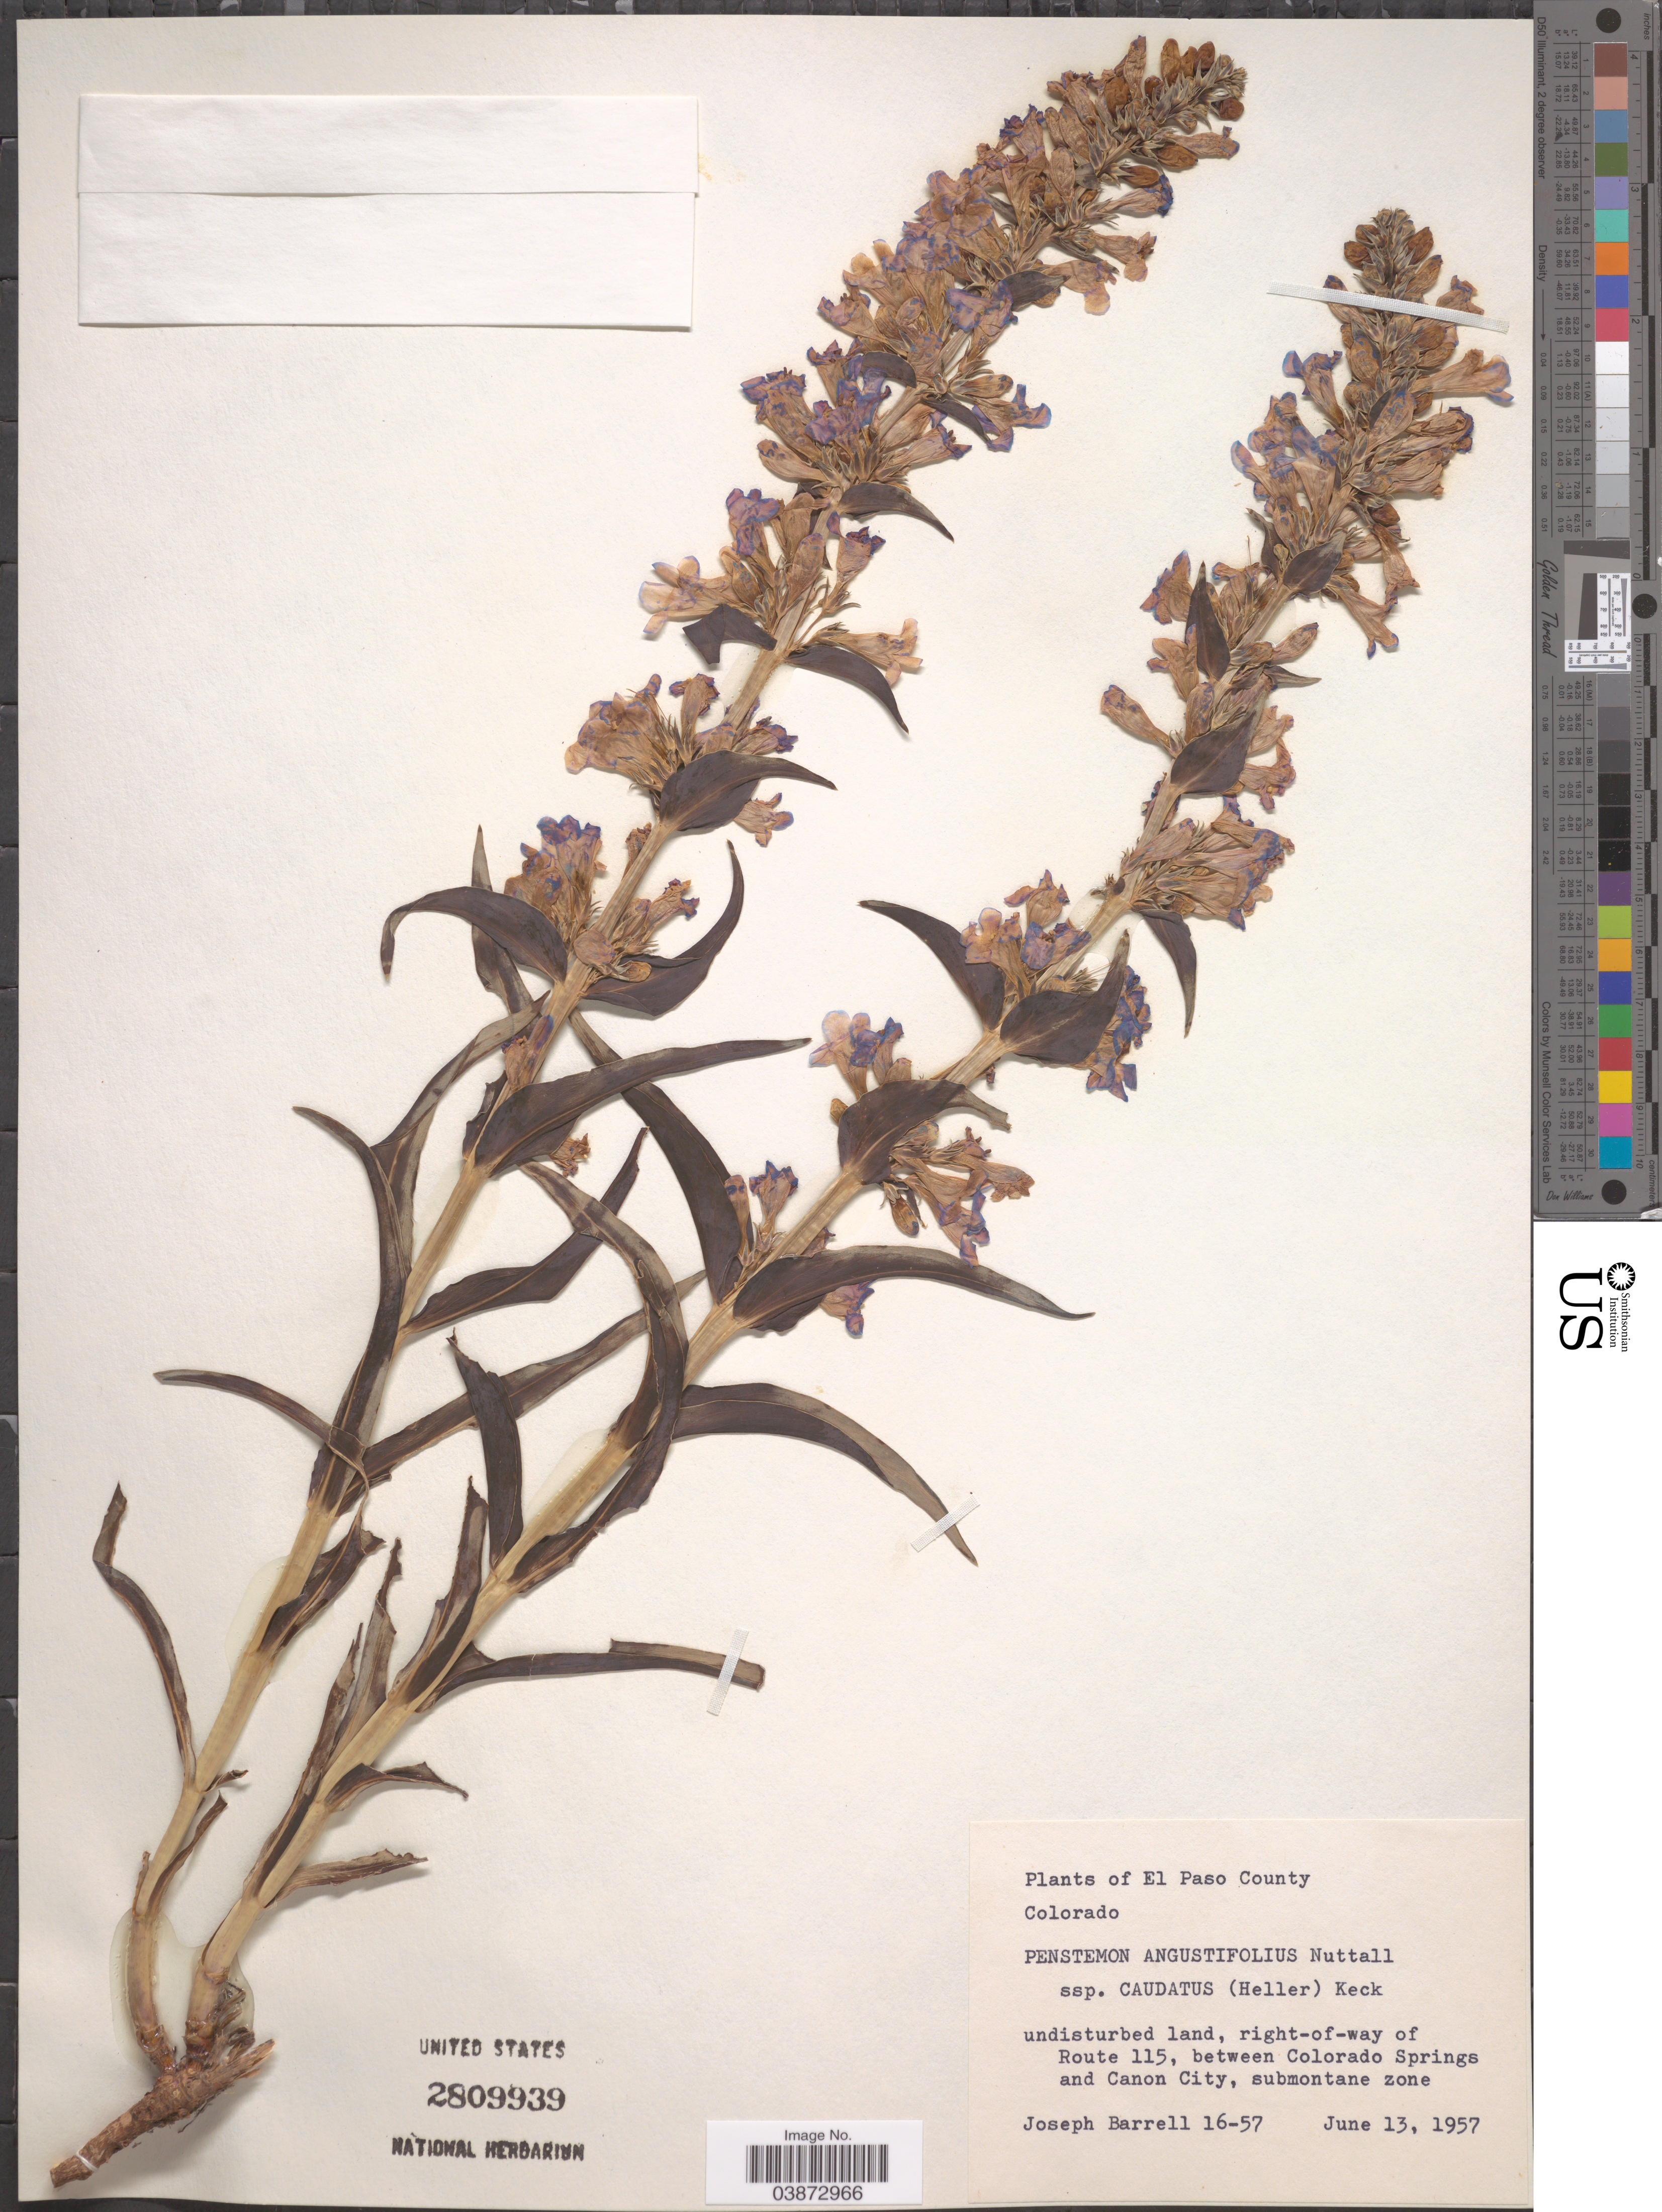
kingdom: Plantae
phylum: Tracheophyta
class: Magnoliopsida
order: Lamiales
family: Plantaginaceae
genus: Penstemon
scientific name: Penstemon angustifolius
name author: Nutt. ex Pursh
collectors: J. Barrell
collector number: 16-57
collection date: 1957-06-13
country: United States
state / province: Colorado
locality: El Paso County. Right-of-way of Route 115, between Colorado Springs and Canon City, submontane zone .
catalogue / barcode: US 2809939